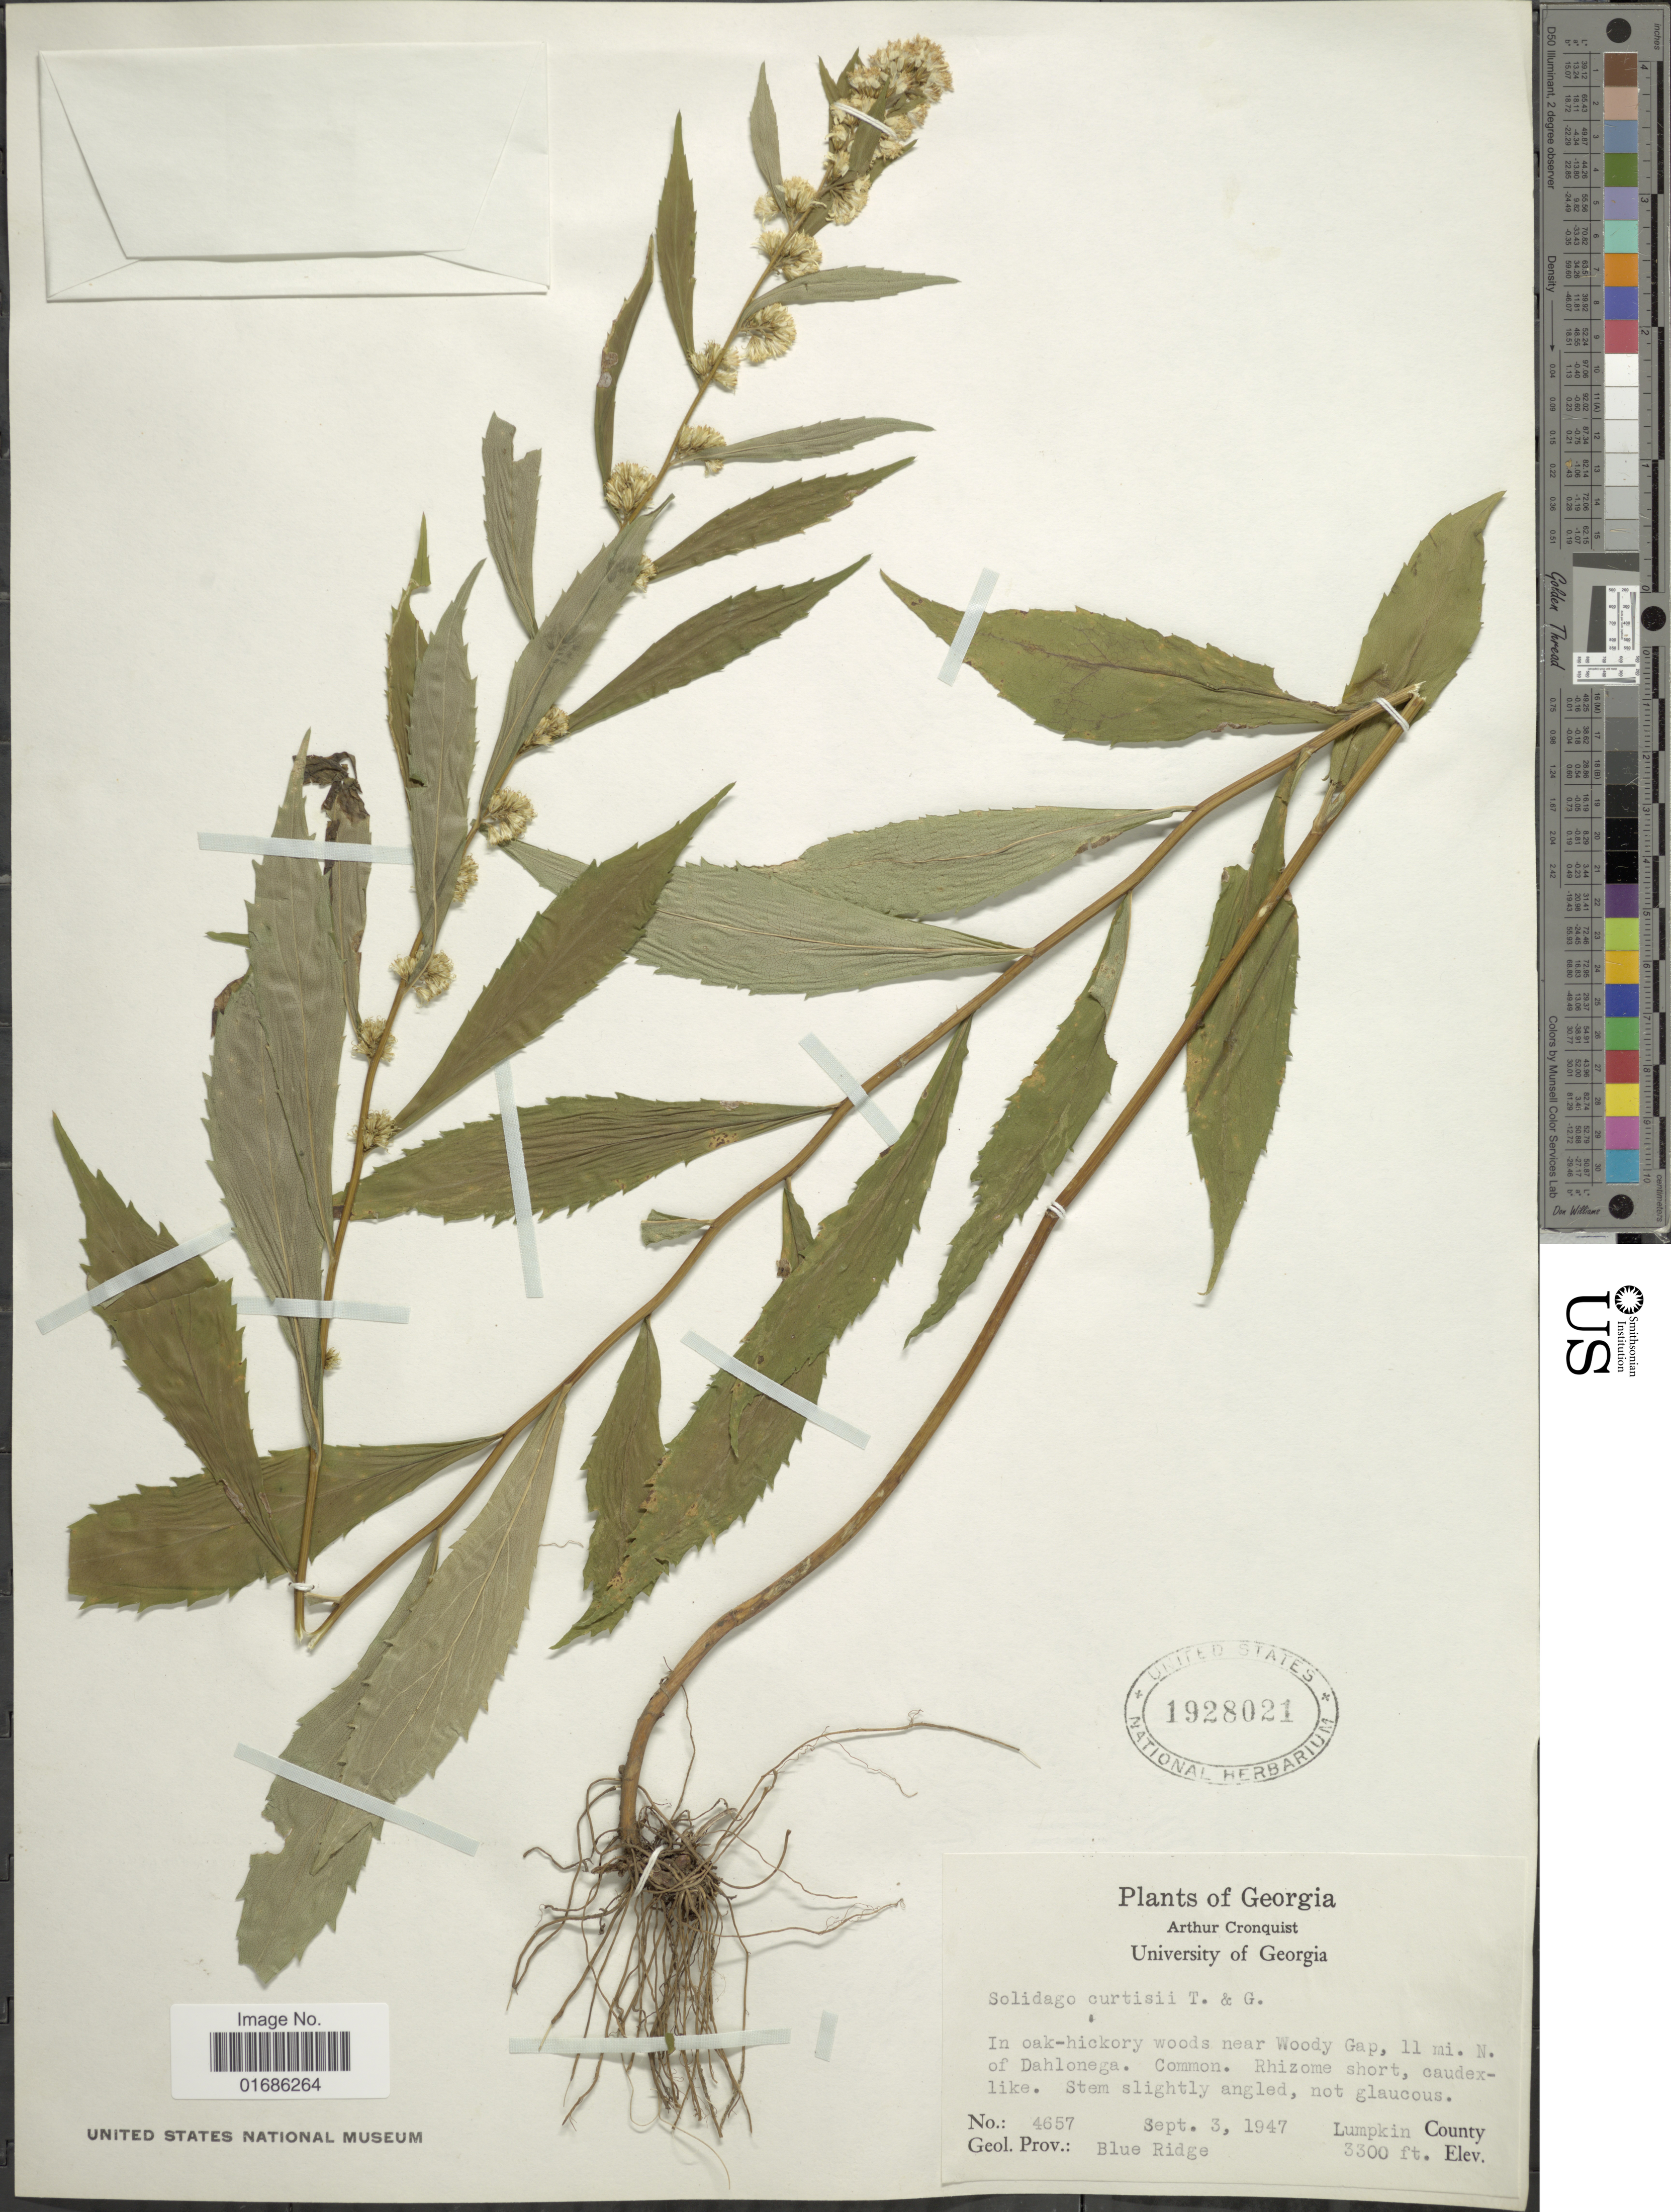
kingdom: Plantae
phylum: Tracheophyta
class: Magnoliopsida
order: Asterales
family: Asteraceae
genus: Solidago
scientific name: Solidago curtisii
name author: Torr. & A. Gray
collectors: A. J. Cronquist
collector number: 4657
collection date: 1947-09-03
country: United States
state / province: Georgia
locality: In oak-hickory woods near Woody Gap, 11 mi. N. of Dahlonega. Lumpkin County, geol. Prov.: Blue Ridge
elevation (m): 1006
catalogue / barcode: US 1928021